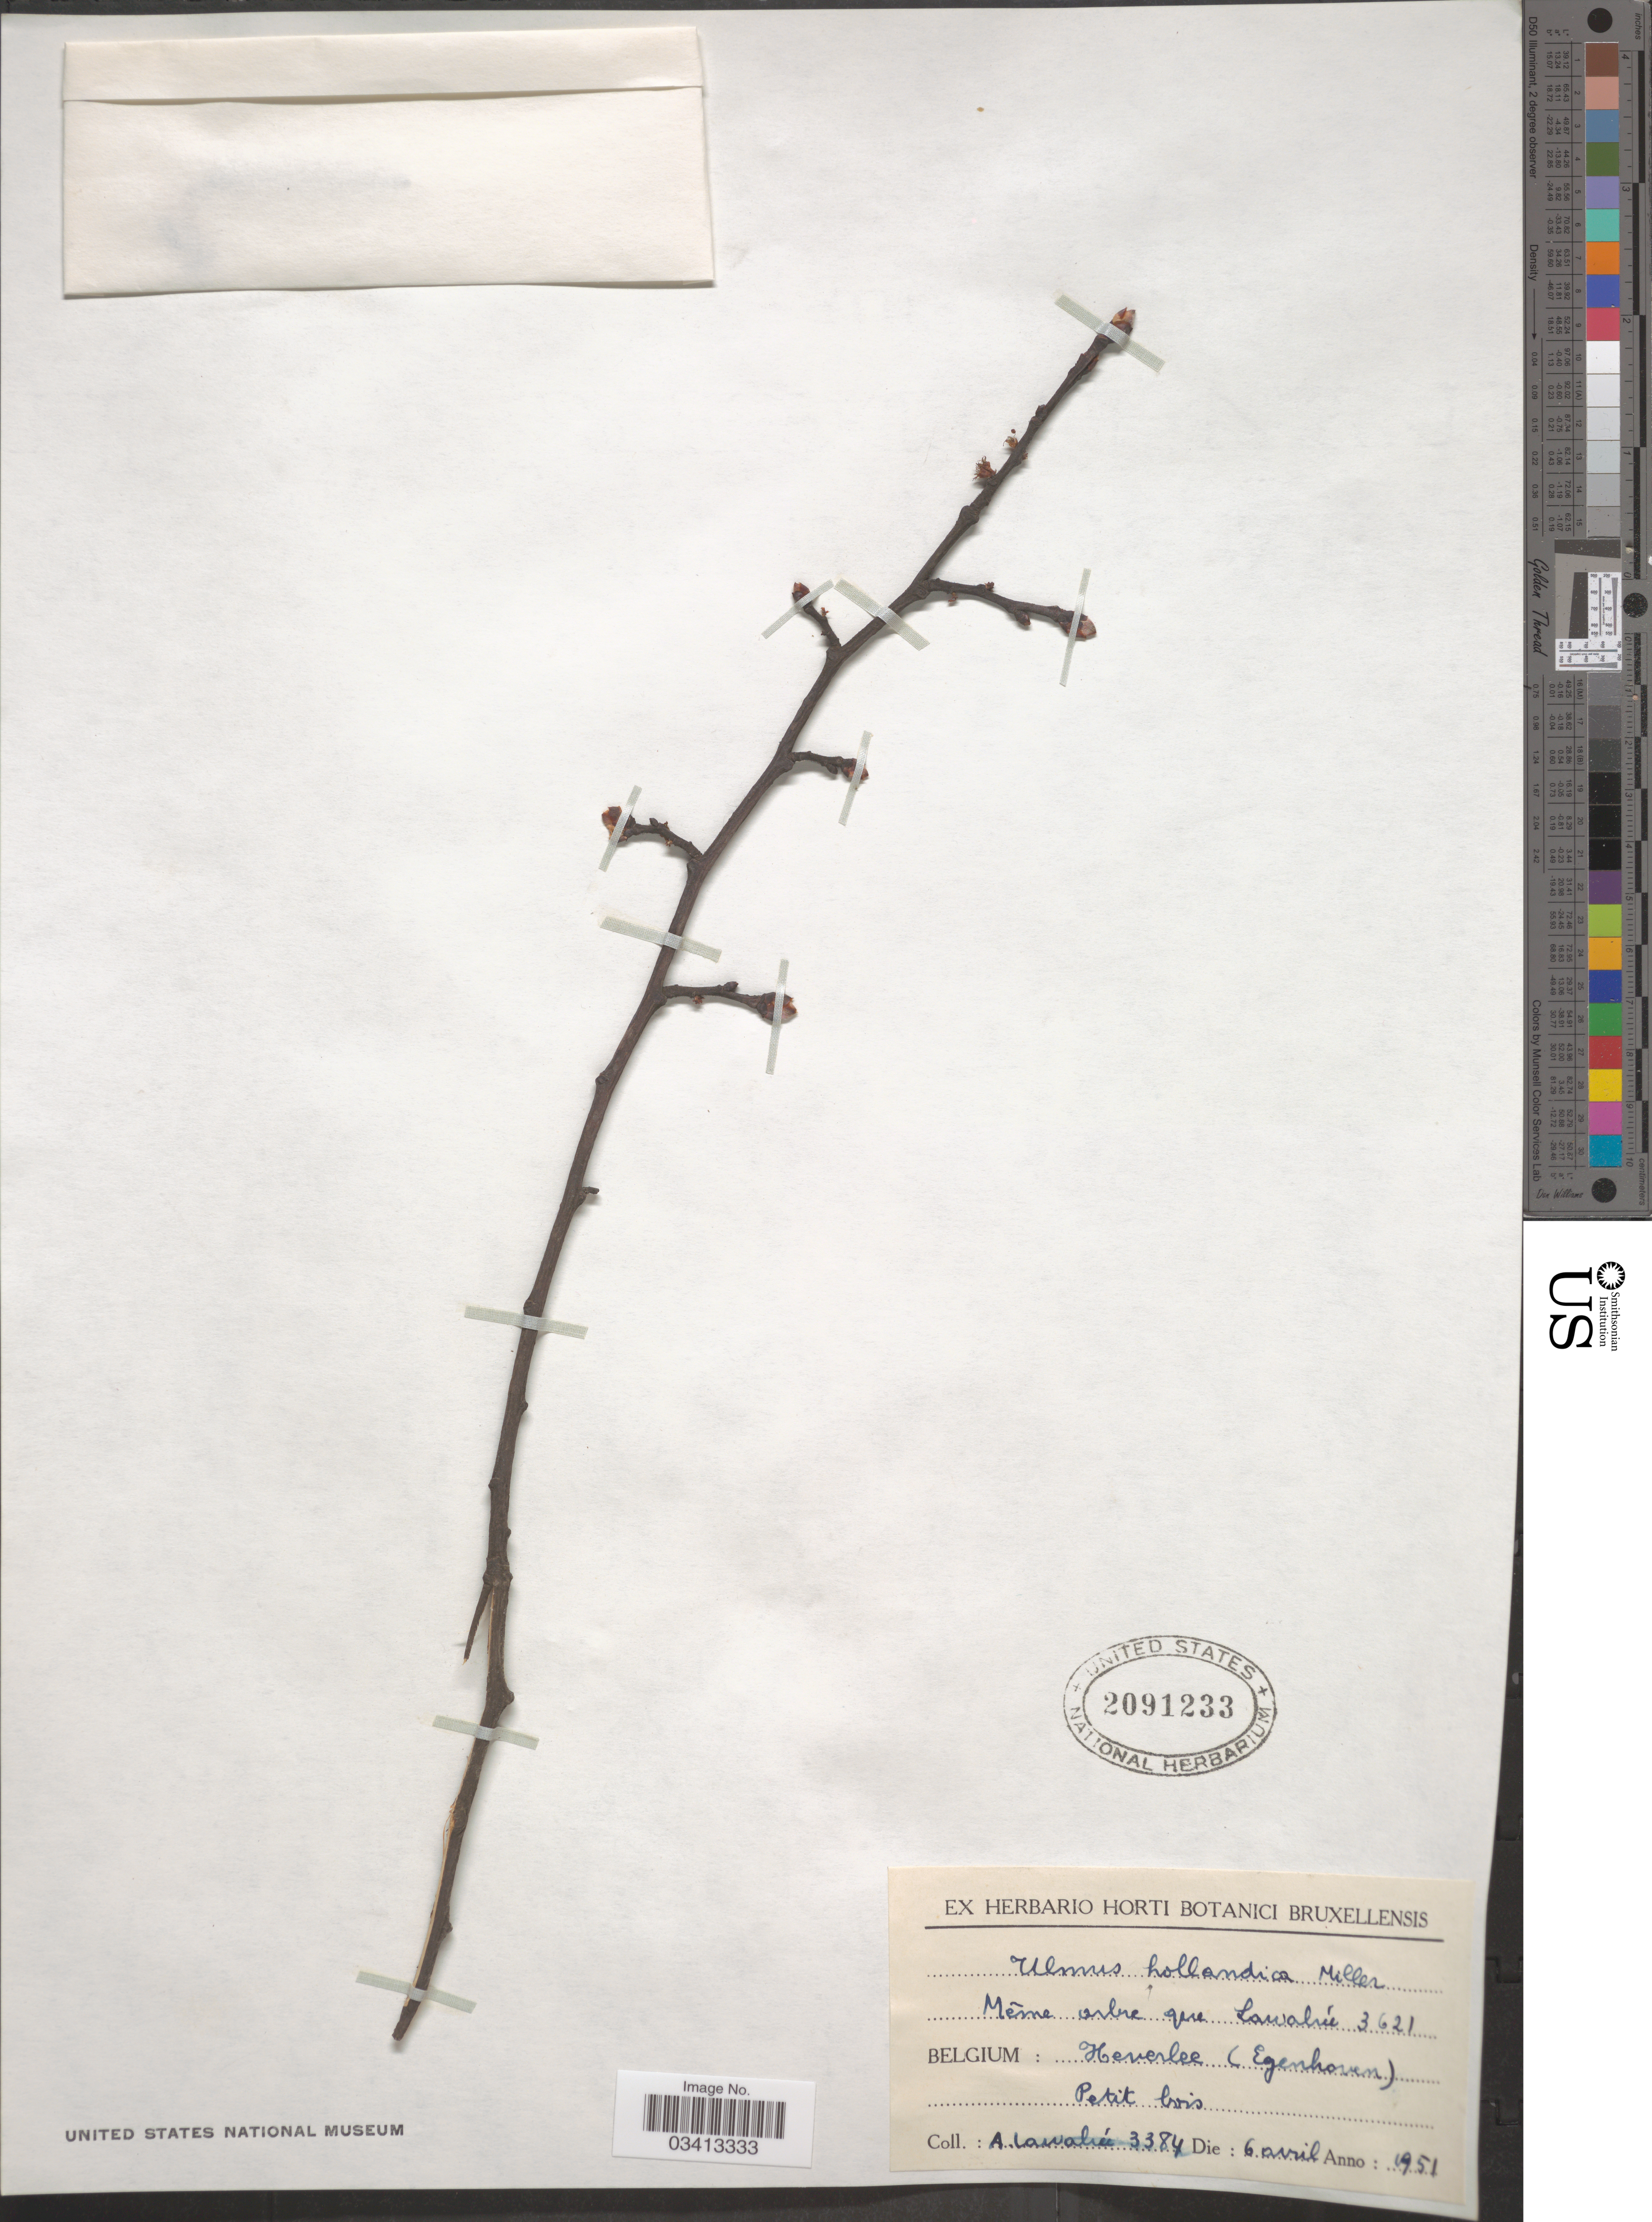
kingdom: Plantae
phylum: Tracheophyta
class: Magnoliopsida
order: Rosales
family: Ulmaceae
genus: Ulmus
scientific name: Ulmus x hollandica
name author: Mill.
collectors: A. G. Lawalrée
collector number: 3384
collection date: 1951-04-06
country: Belgium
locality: Heverlee (Egenhoven). Petit bois.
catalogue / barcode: US 2091233